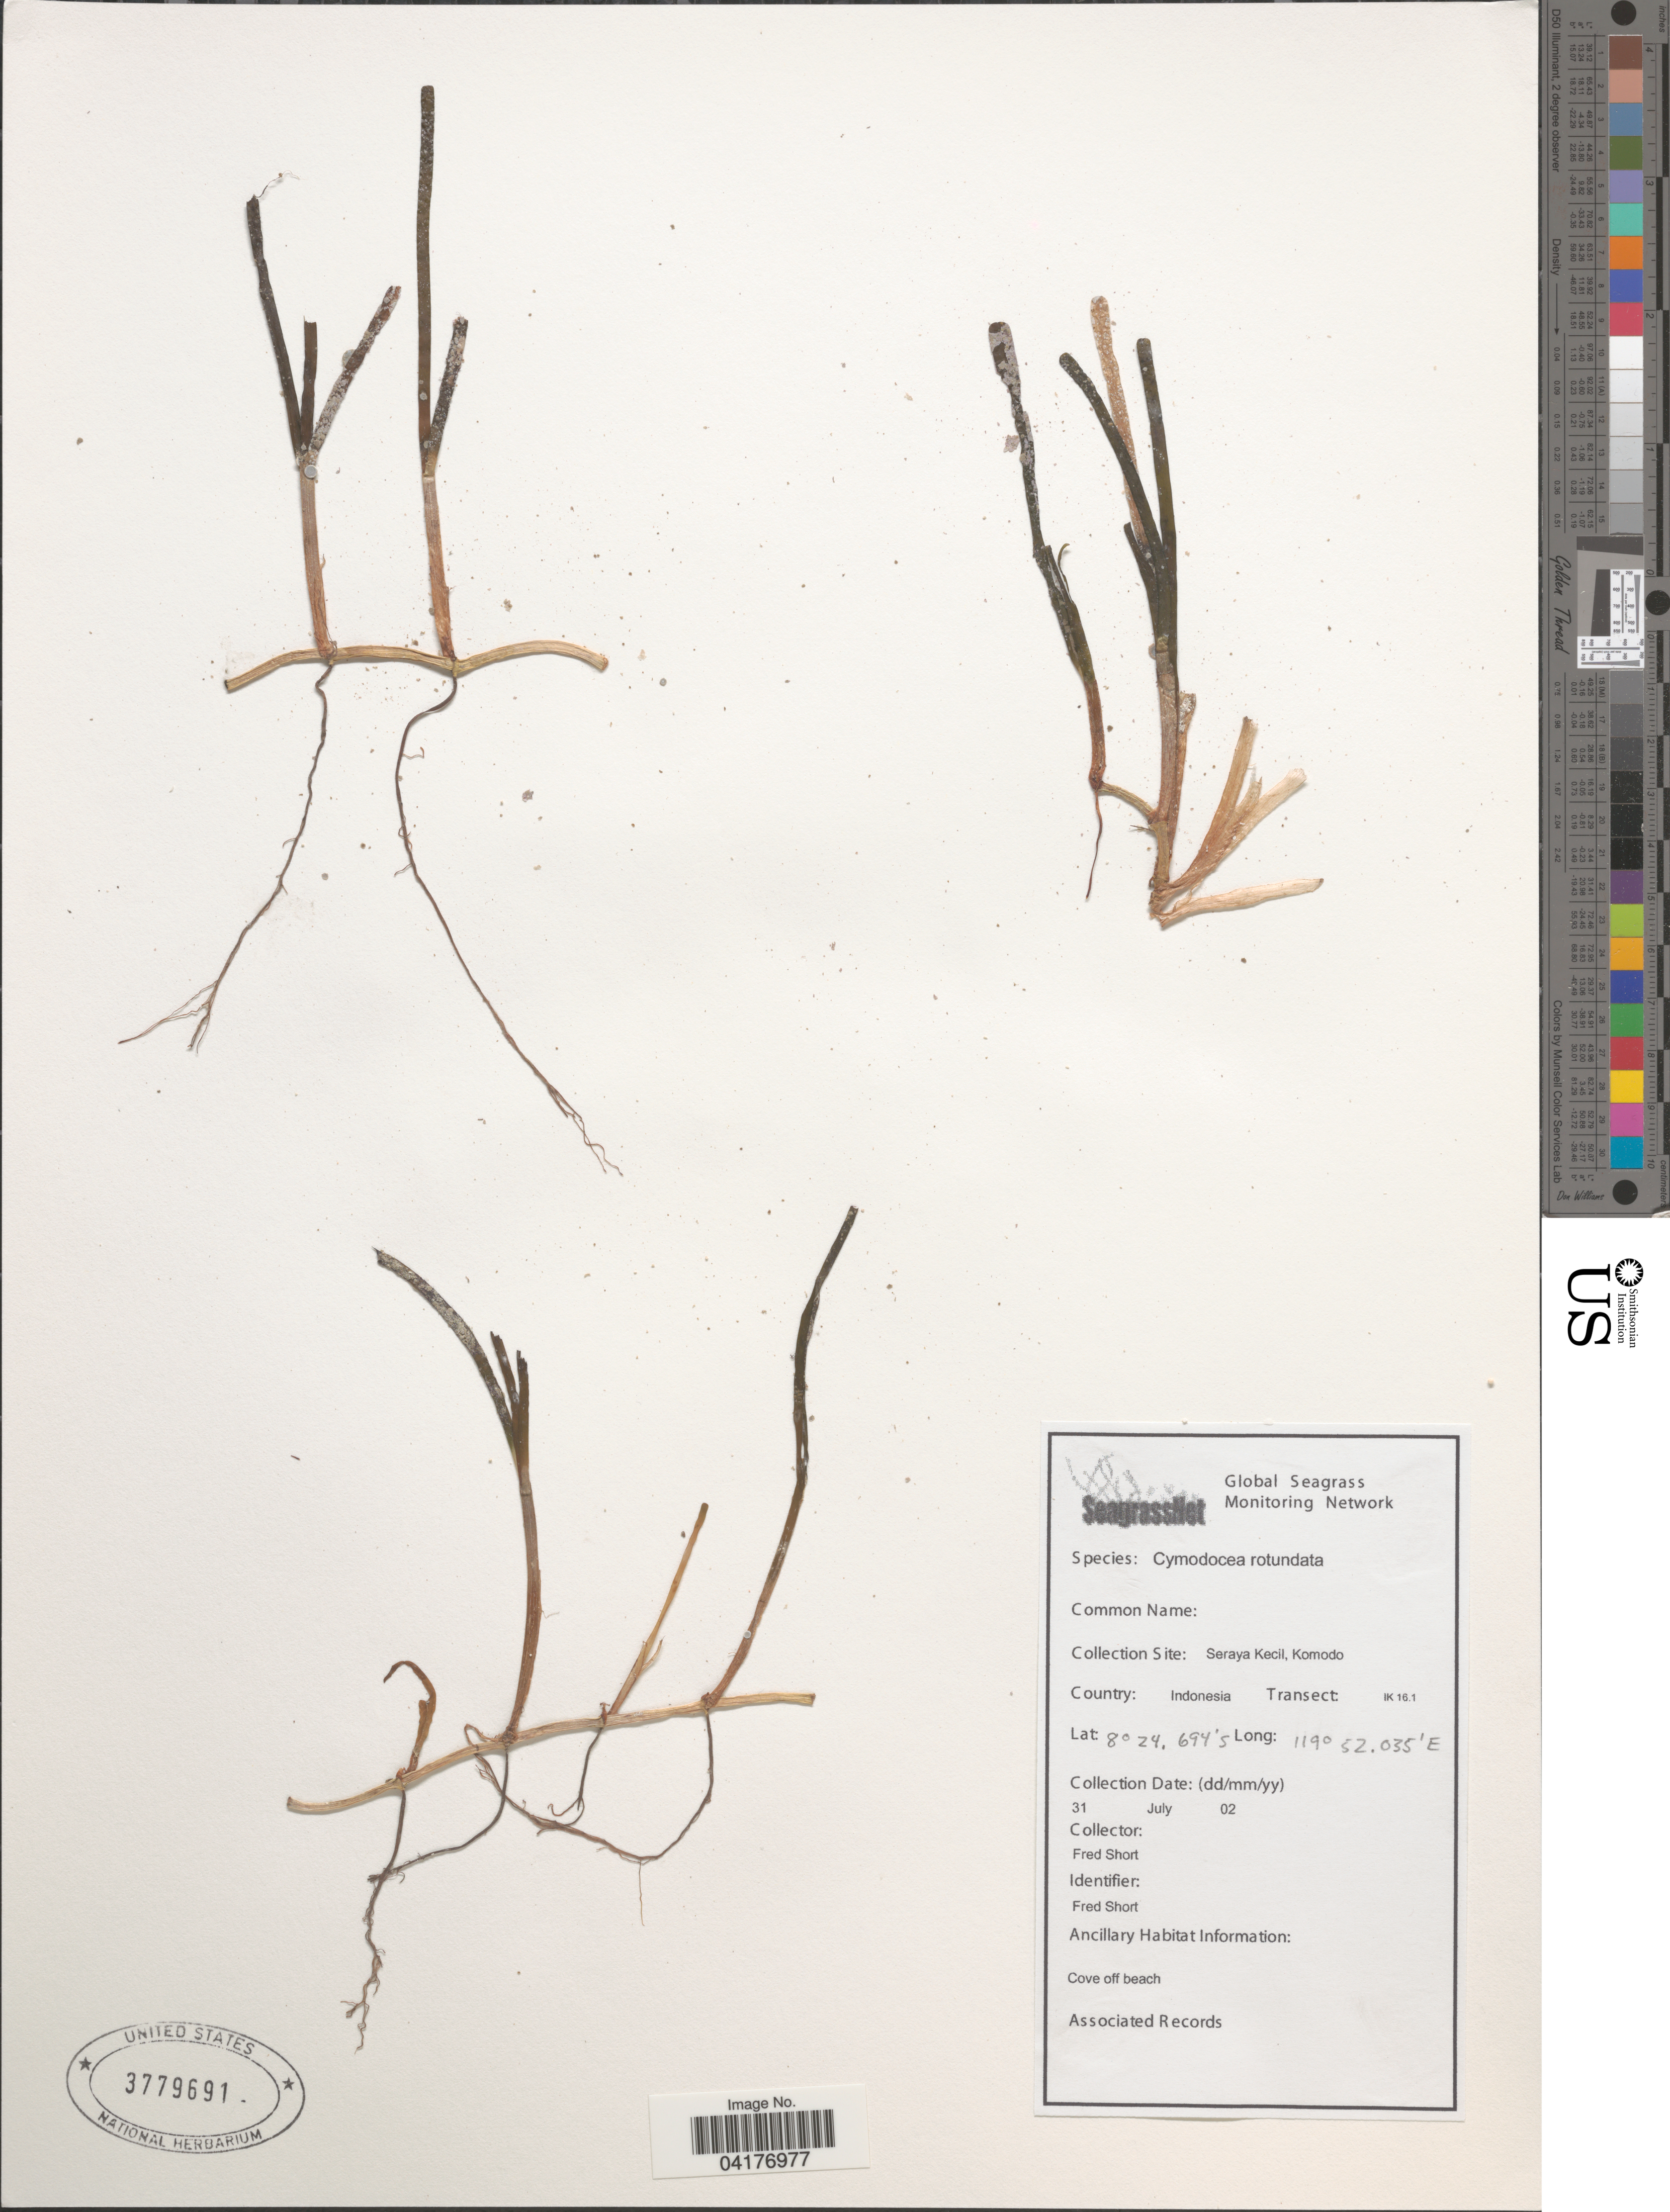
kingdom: Plantae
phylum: Tracheophyta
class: Liliopsida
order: Alismatales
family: Cymodoceaceae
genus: Cymodocea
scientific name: Cymodocea rotundata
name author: Asch. & Schweinf.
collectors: F. Short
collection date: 2002-07-31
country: Indonesia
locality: Collection Site: Seraya Kecil, Komodo. Indonesia. Transect: IK16.1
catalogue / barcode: US 3779691